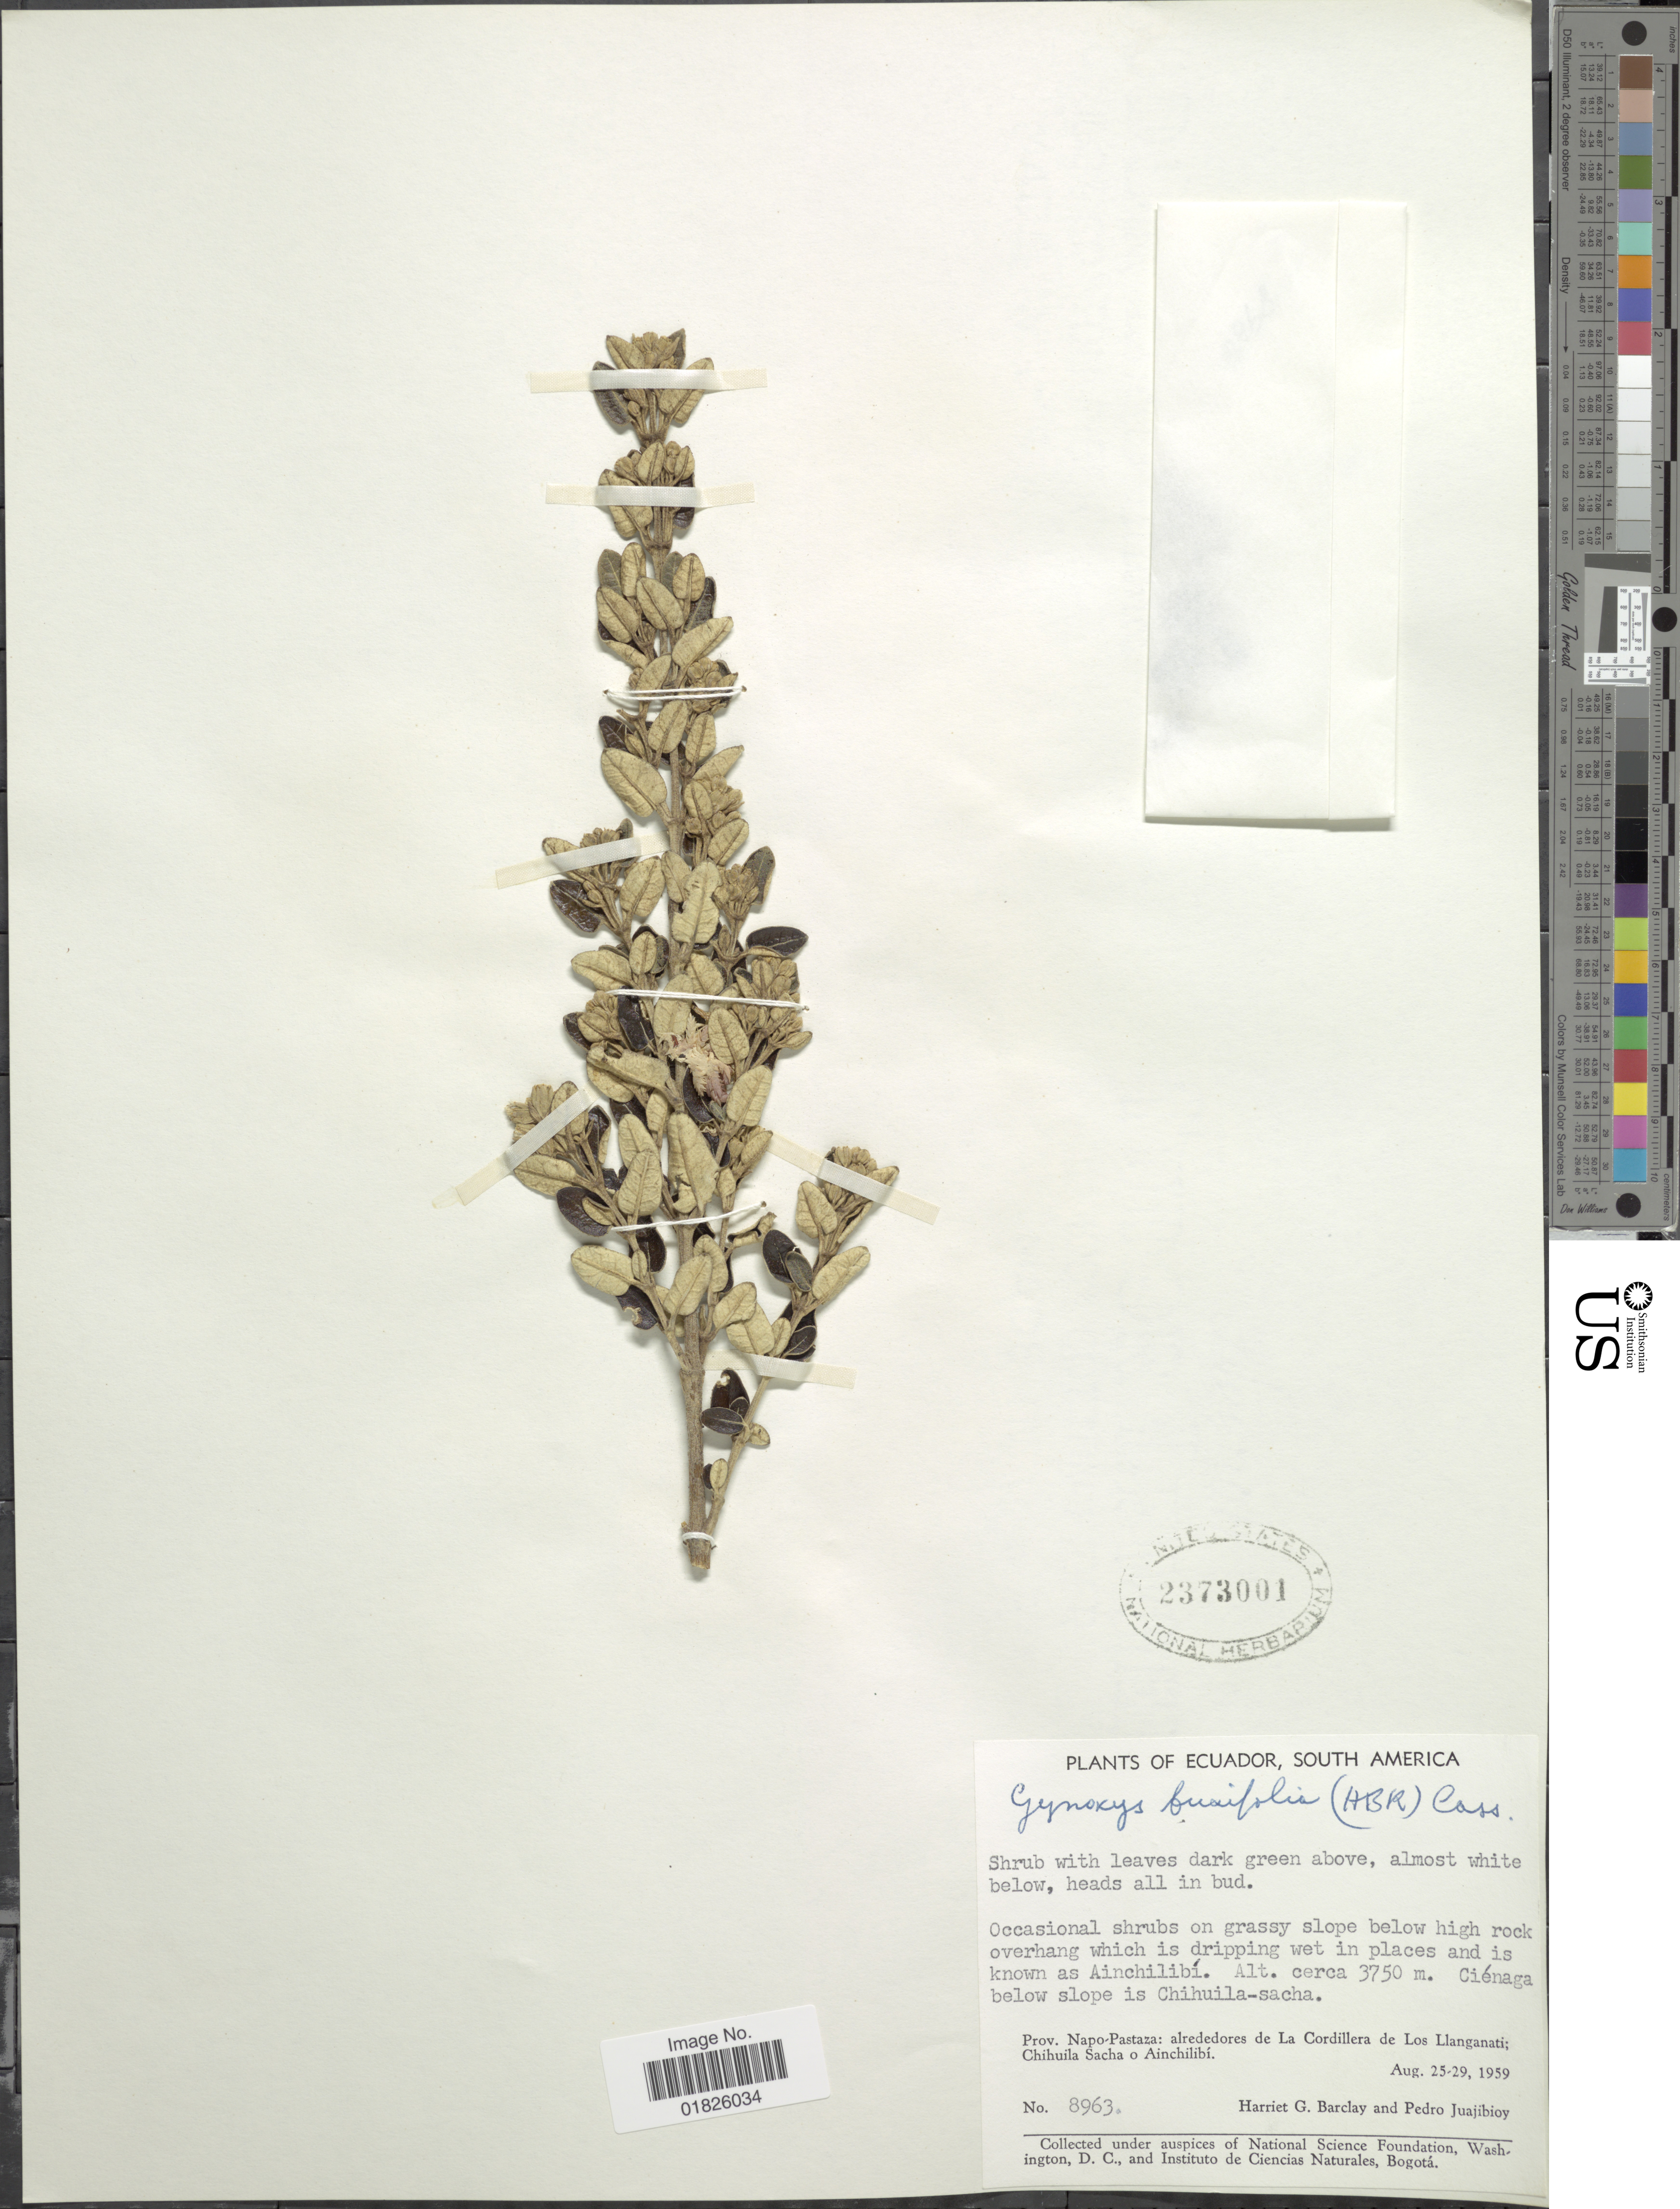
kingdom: Plantae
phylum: Tracheophyta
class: Magnoliopsida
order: Asterales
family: Asteraceae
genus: Gynoxys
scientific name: Gynoxys buxifolia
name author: (Kunth) Cass.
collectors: H. G. Barclay & P. Juajibioy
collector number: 8963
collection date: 1959-08-25/1959-08-29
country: Ecuador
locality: Prov. Napo-Pastaza: alrededores de La Cordillera de Los Llanganati; Chihuila Sacha o Ainchilibi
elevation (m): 3750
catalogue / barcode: US 2373001